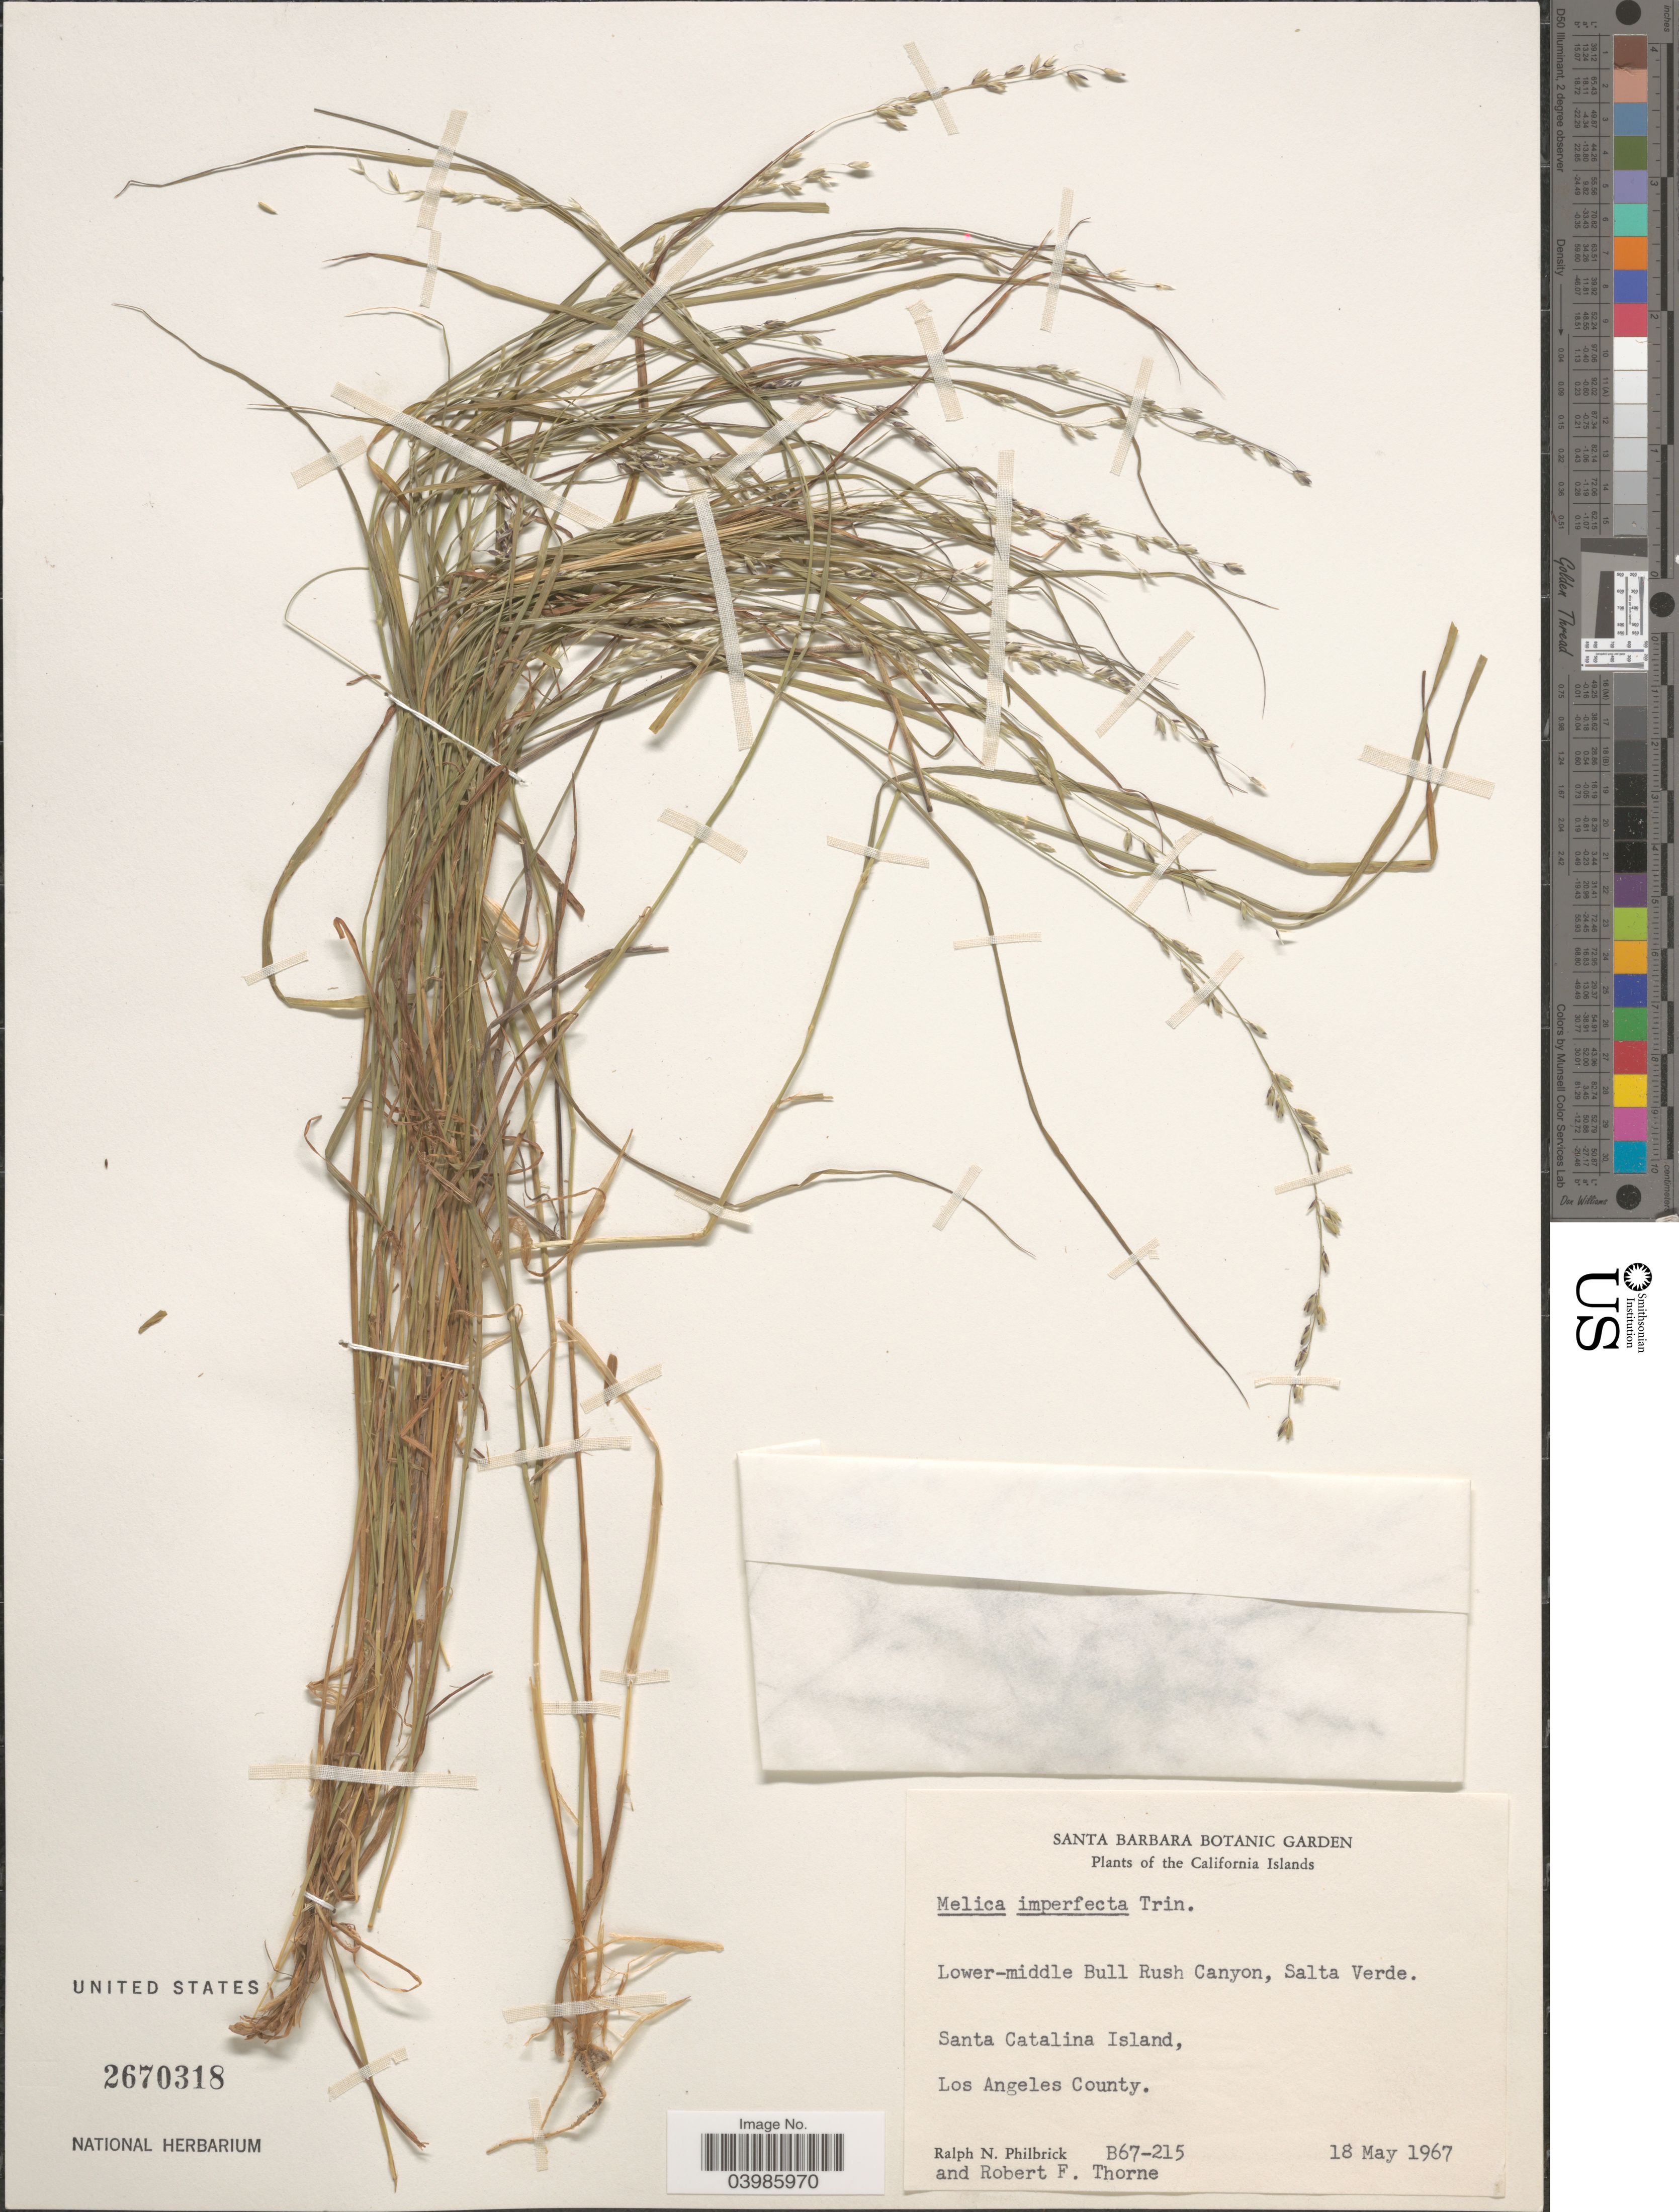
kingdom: Plantae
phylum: Tracheophyta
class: Liliopsida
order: Poales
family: Poaceae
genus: Melica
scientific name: Melica imperfecta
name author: Trin.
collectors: R. Philbrick & R. F. Thorne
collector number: B67-215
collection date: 1967-05-18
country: United States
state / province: California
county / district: Los Angeles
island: Santa Catalina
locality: The California Islands. Lower-middle Bull Rush Canyon, Salta Verde. Santa Catalina Island, Los Angeles County.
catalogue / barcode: US 2670318